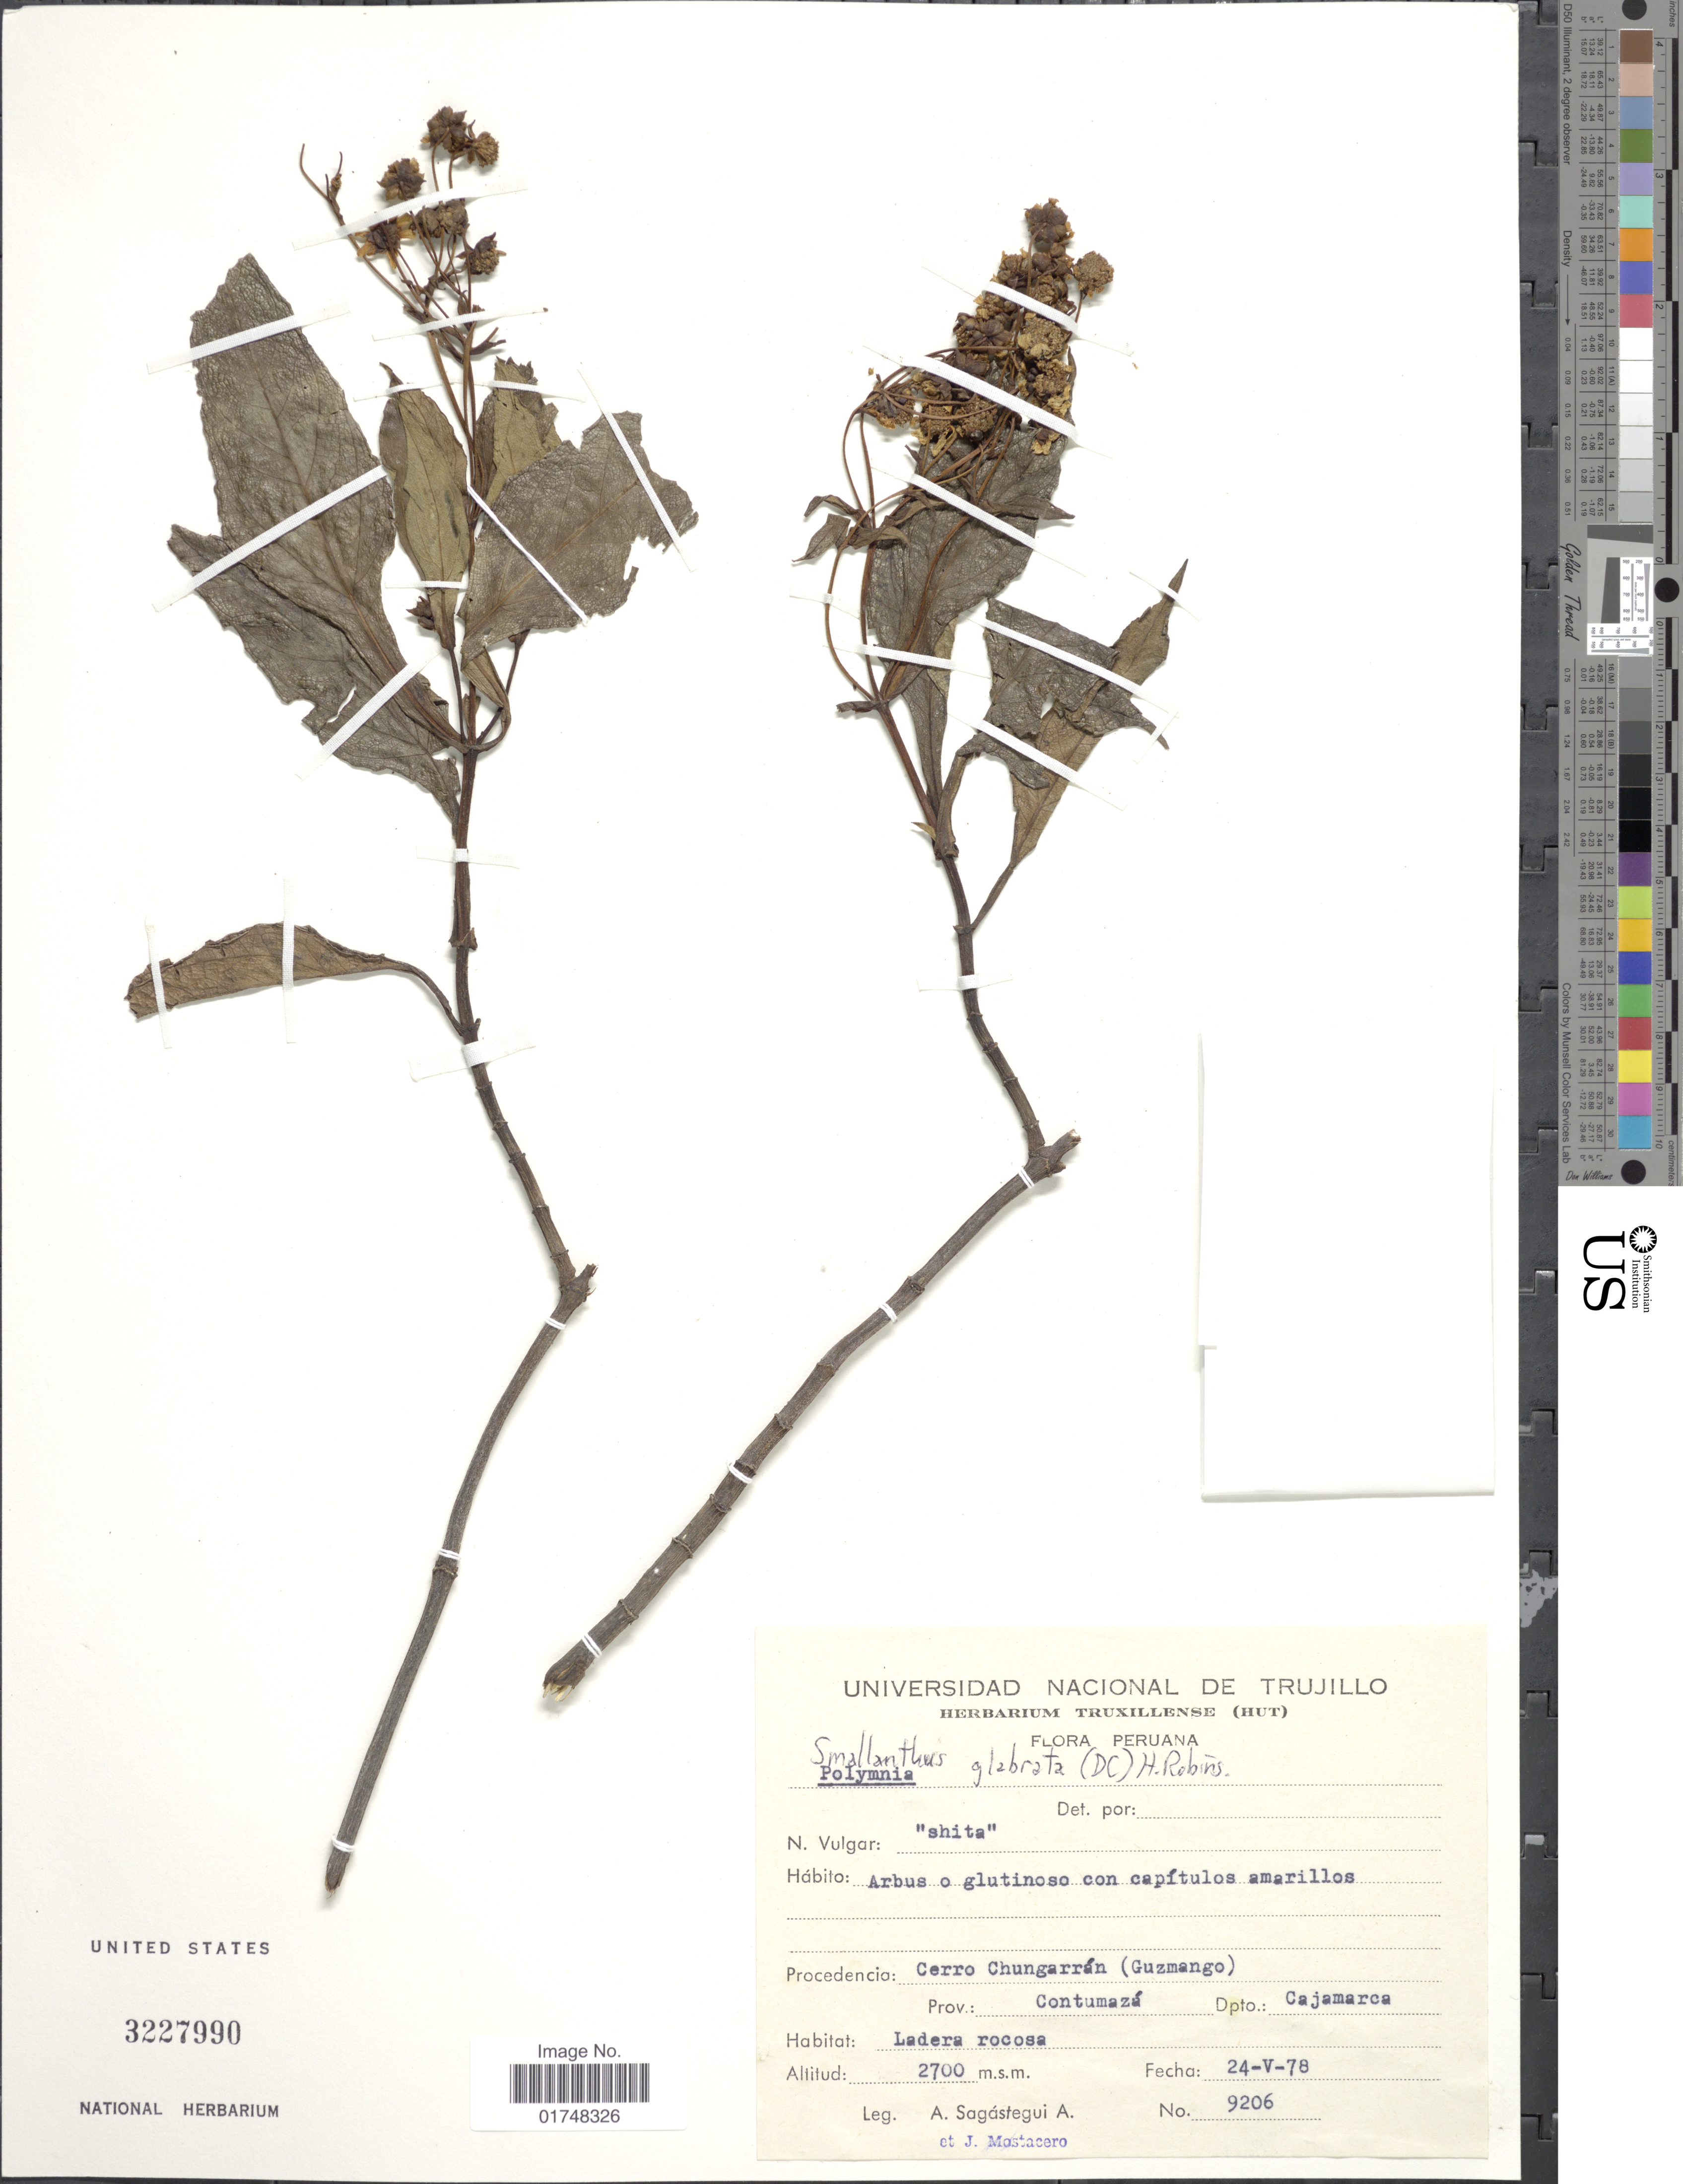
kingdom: Plantae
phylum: Tracheophyta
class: Magnoliopsida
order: Asterales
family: Asteraceae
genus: Smallanthus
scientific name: Smallanthus glabratus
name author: (DC.) H. Rob.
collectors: A. Sagástegui A. & J. Mostacero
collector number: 9206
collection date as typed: Transcribed d/m/y: 24/5/78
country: Peru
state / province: Cajamarca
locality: Cerro Chungarran (Guzmango), Prov. Contumaza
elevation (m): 2700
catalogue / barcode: US 3227990